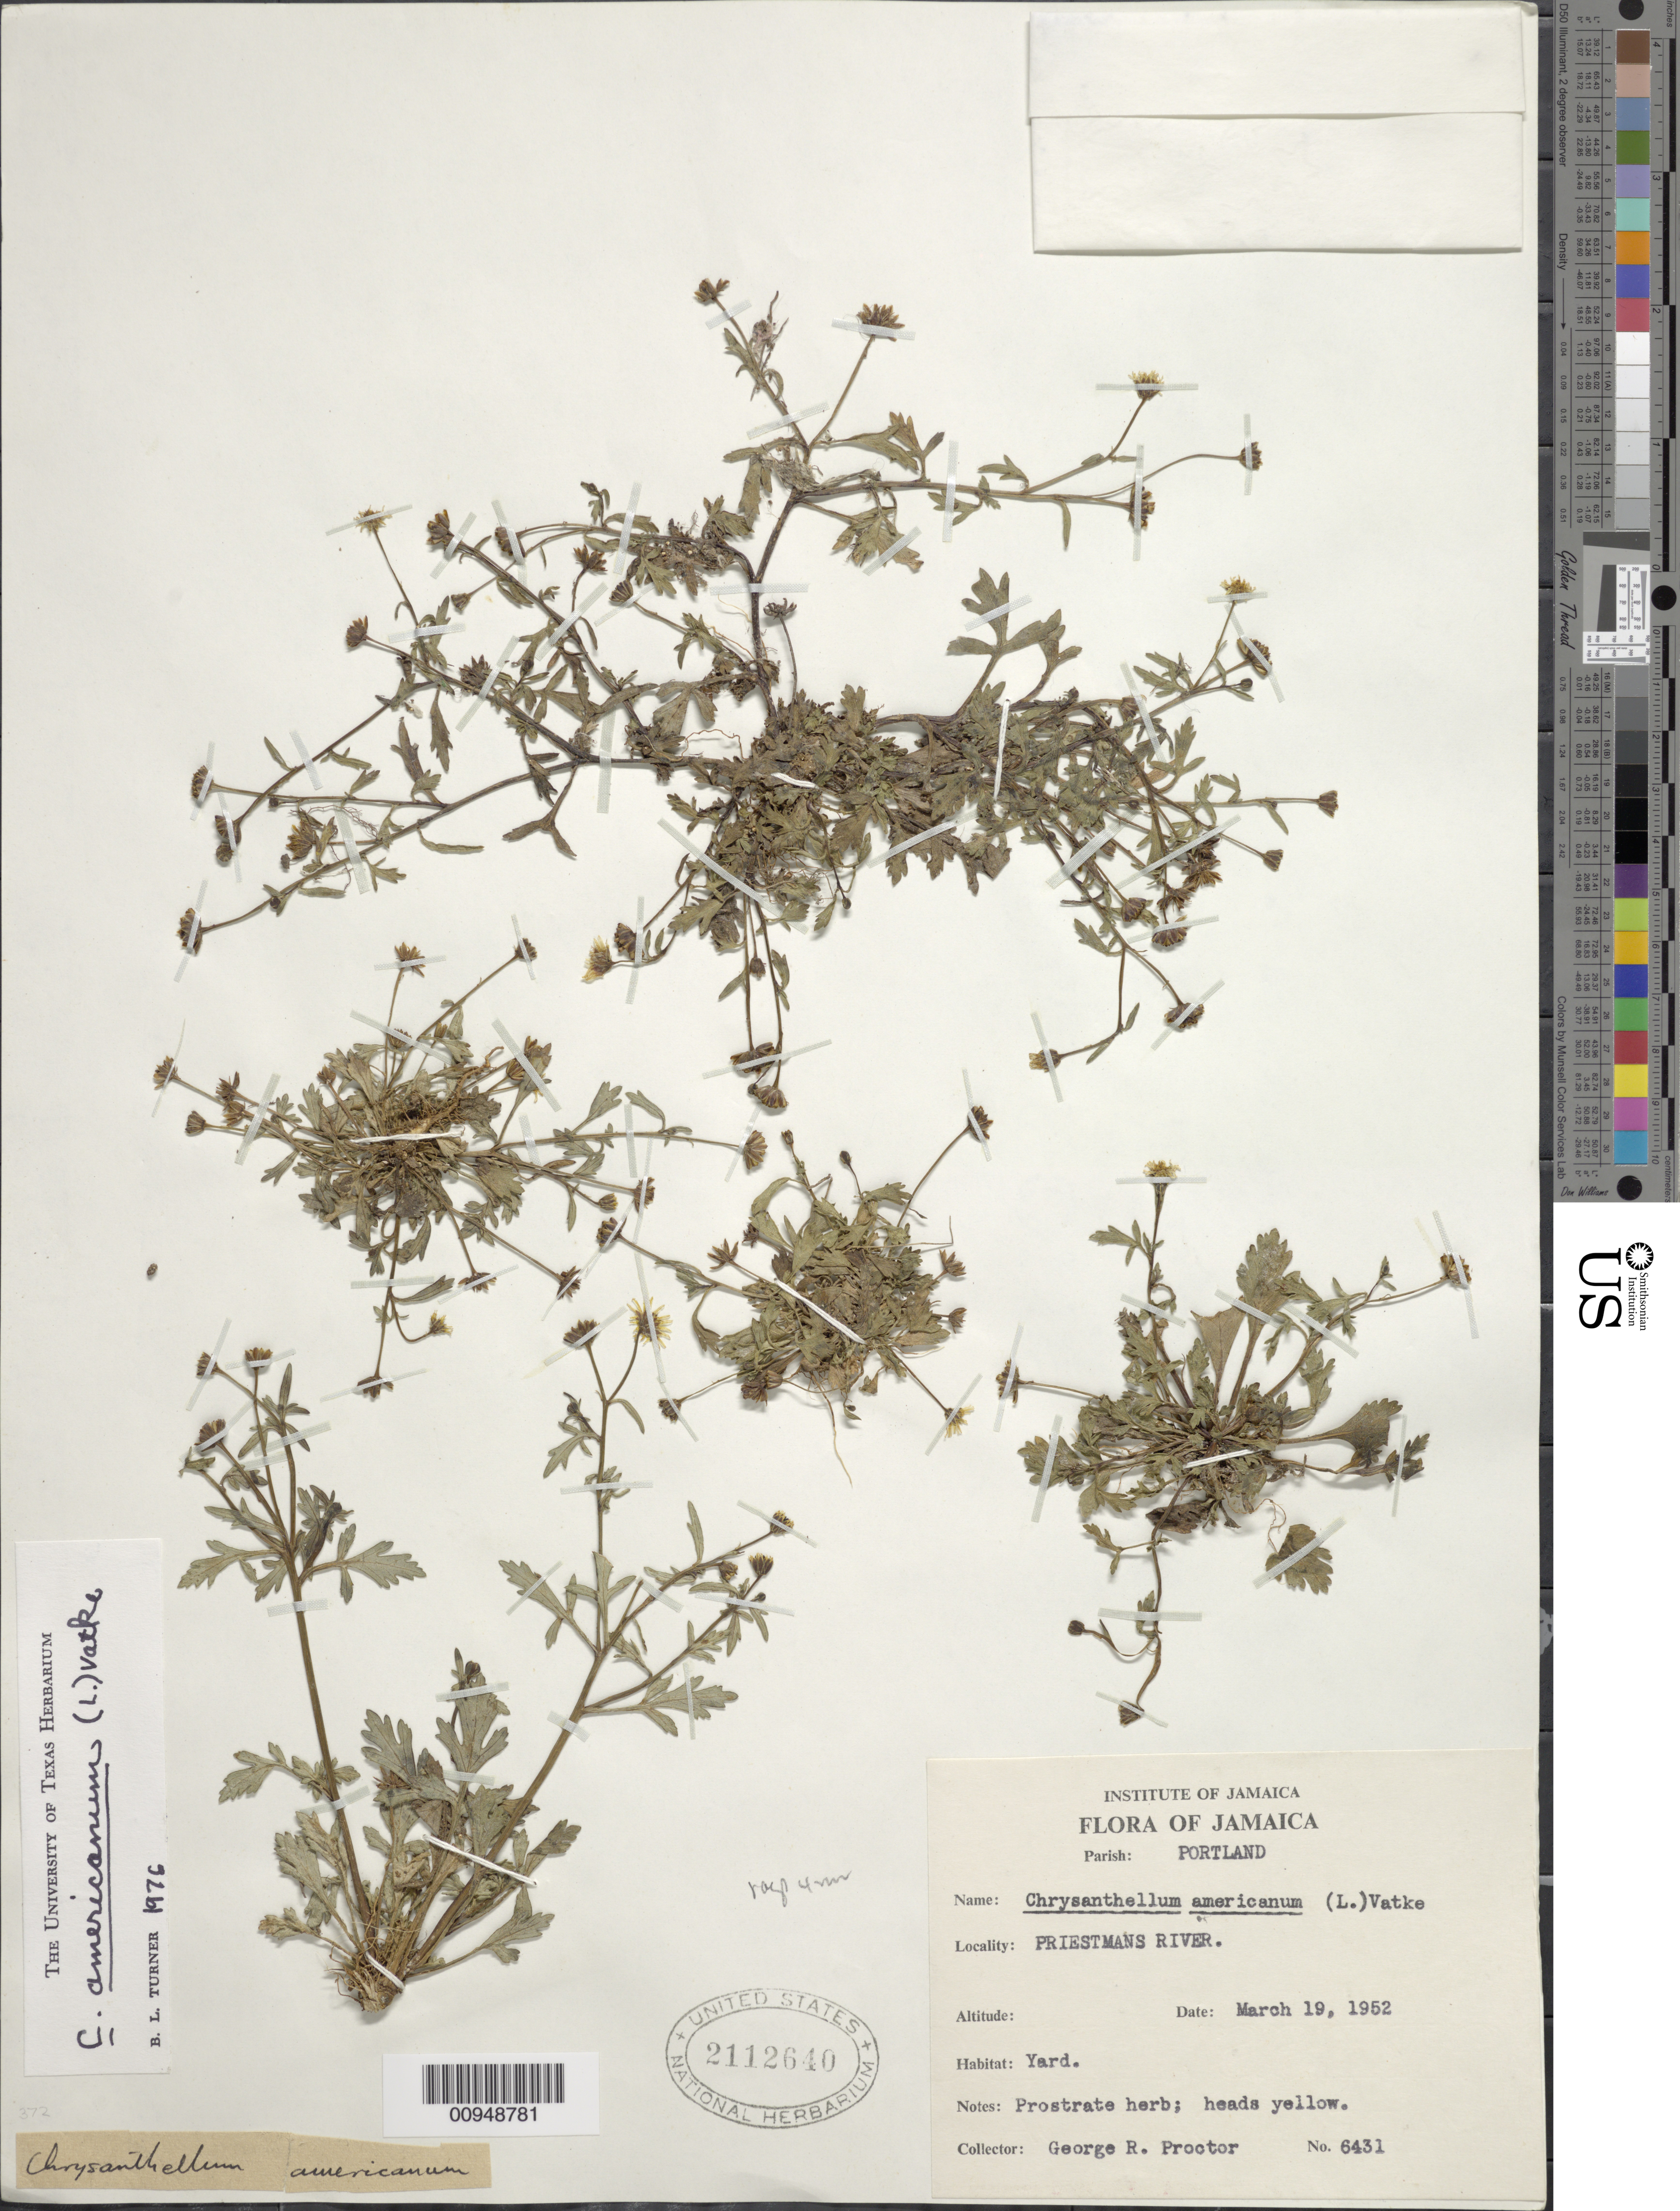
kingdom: Plantae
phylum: Tracheophyta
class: Magnoliopsida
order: Asterales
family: Asteraceae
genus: Chrysanthellum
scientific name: Chrysanthellum americanum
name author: (L.) Vatke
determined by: Turner, B. L.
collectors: G. R. Proctor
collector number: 6431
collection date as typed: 19 Mar 1952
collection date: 1952-03-19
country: Jamaica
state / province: Portland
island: Jamaica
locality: Priestmans River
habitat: Yard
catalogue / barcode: US 2112640